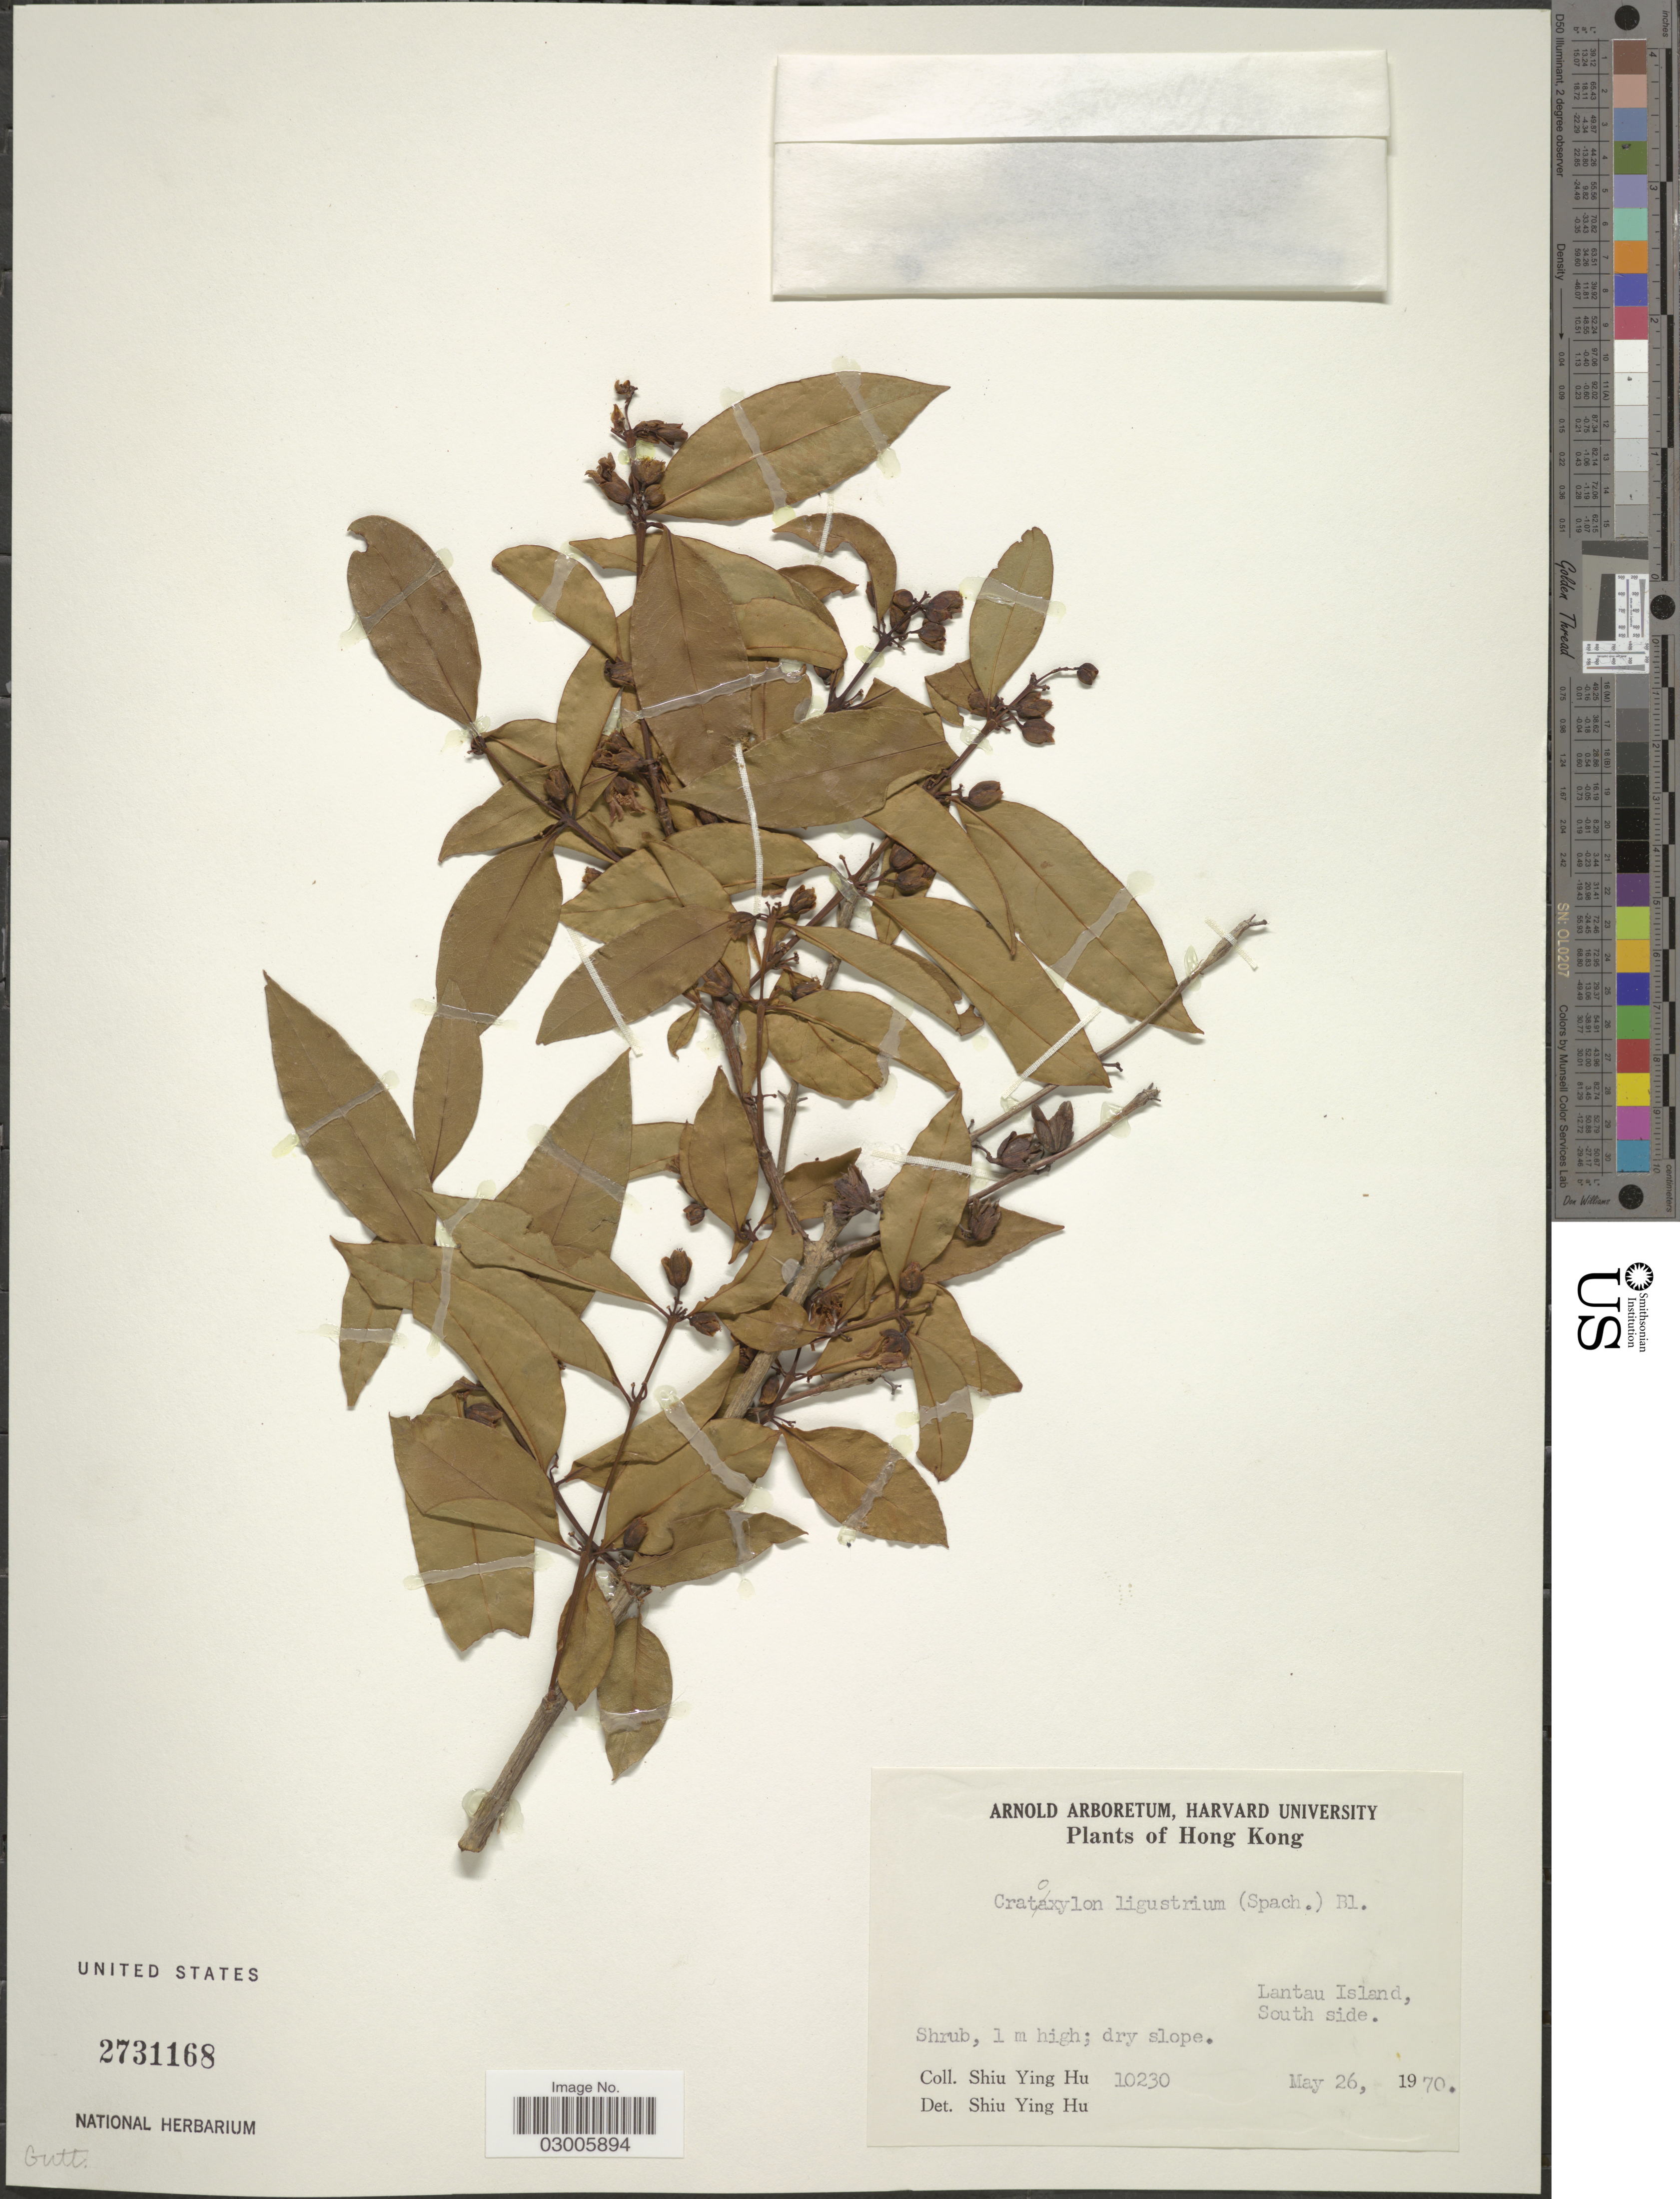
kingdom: Plantae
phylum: Tracheophyta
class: Magnoliopsida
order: Malpighiales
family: Hypericaceae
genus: Cratoxylum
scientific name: Cratoxylum ligustrinum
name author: (Spach) Blume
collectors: S. Y. Hu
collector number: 10230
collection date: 1970-05-26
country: China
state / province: Hong Kong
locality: Lantau Island, South side.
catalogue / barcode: US 2731168